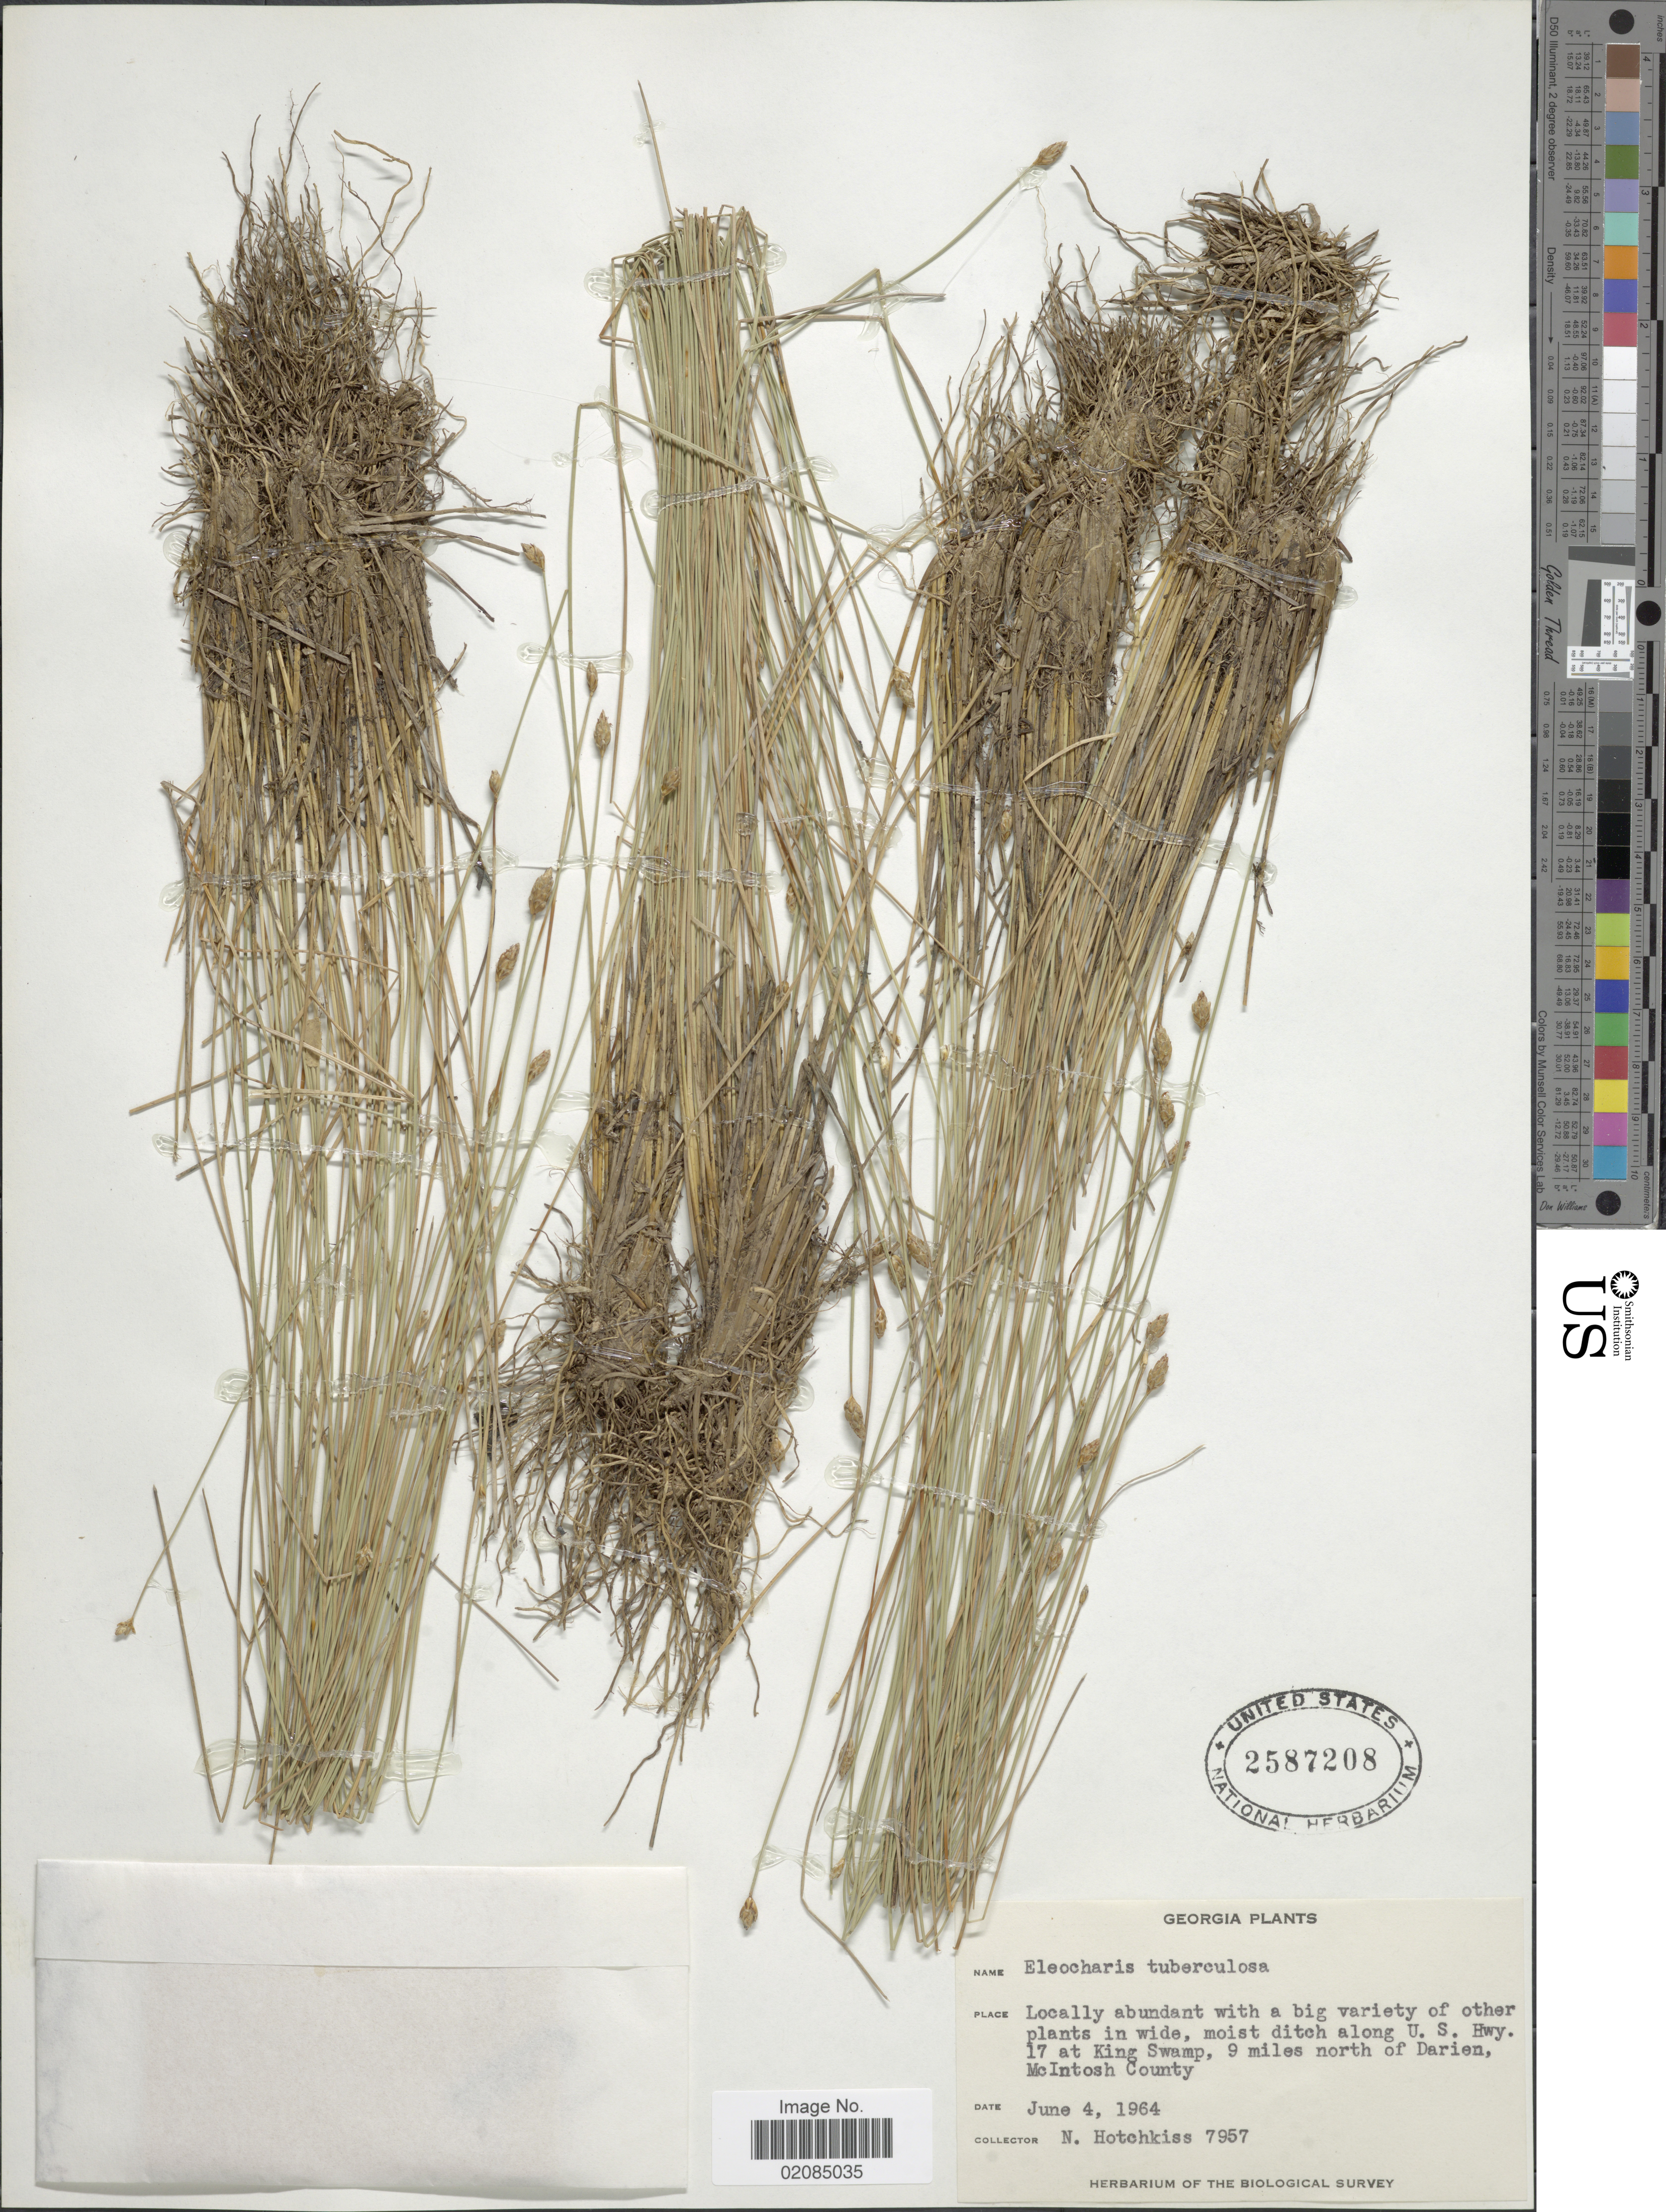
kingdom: Plantae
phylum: Tracheophyta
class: Liliopsida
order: Poales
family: Cyperaceae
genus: Eleocharis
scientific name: Eleocharis tuberculosa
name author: (Michx.) Roem. & Schult.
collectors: N. Hotchkiss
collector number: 7957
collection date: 1964-06-04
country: United States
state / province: Georgia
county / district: McIntosh Co.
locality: Moist ditch along U.S. Hwy. 17 at King Swamp, 9 miles north of Darien.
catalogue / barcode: US 2587208